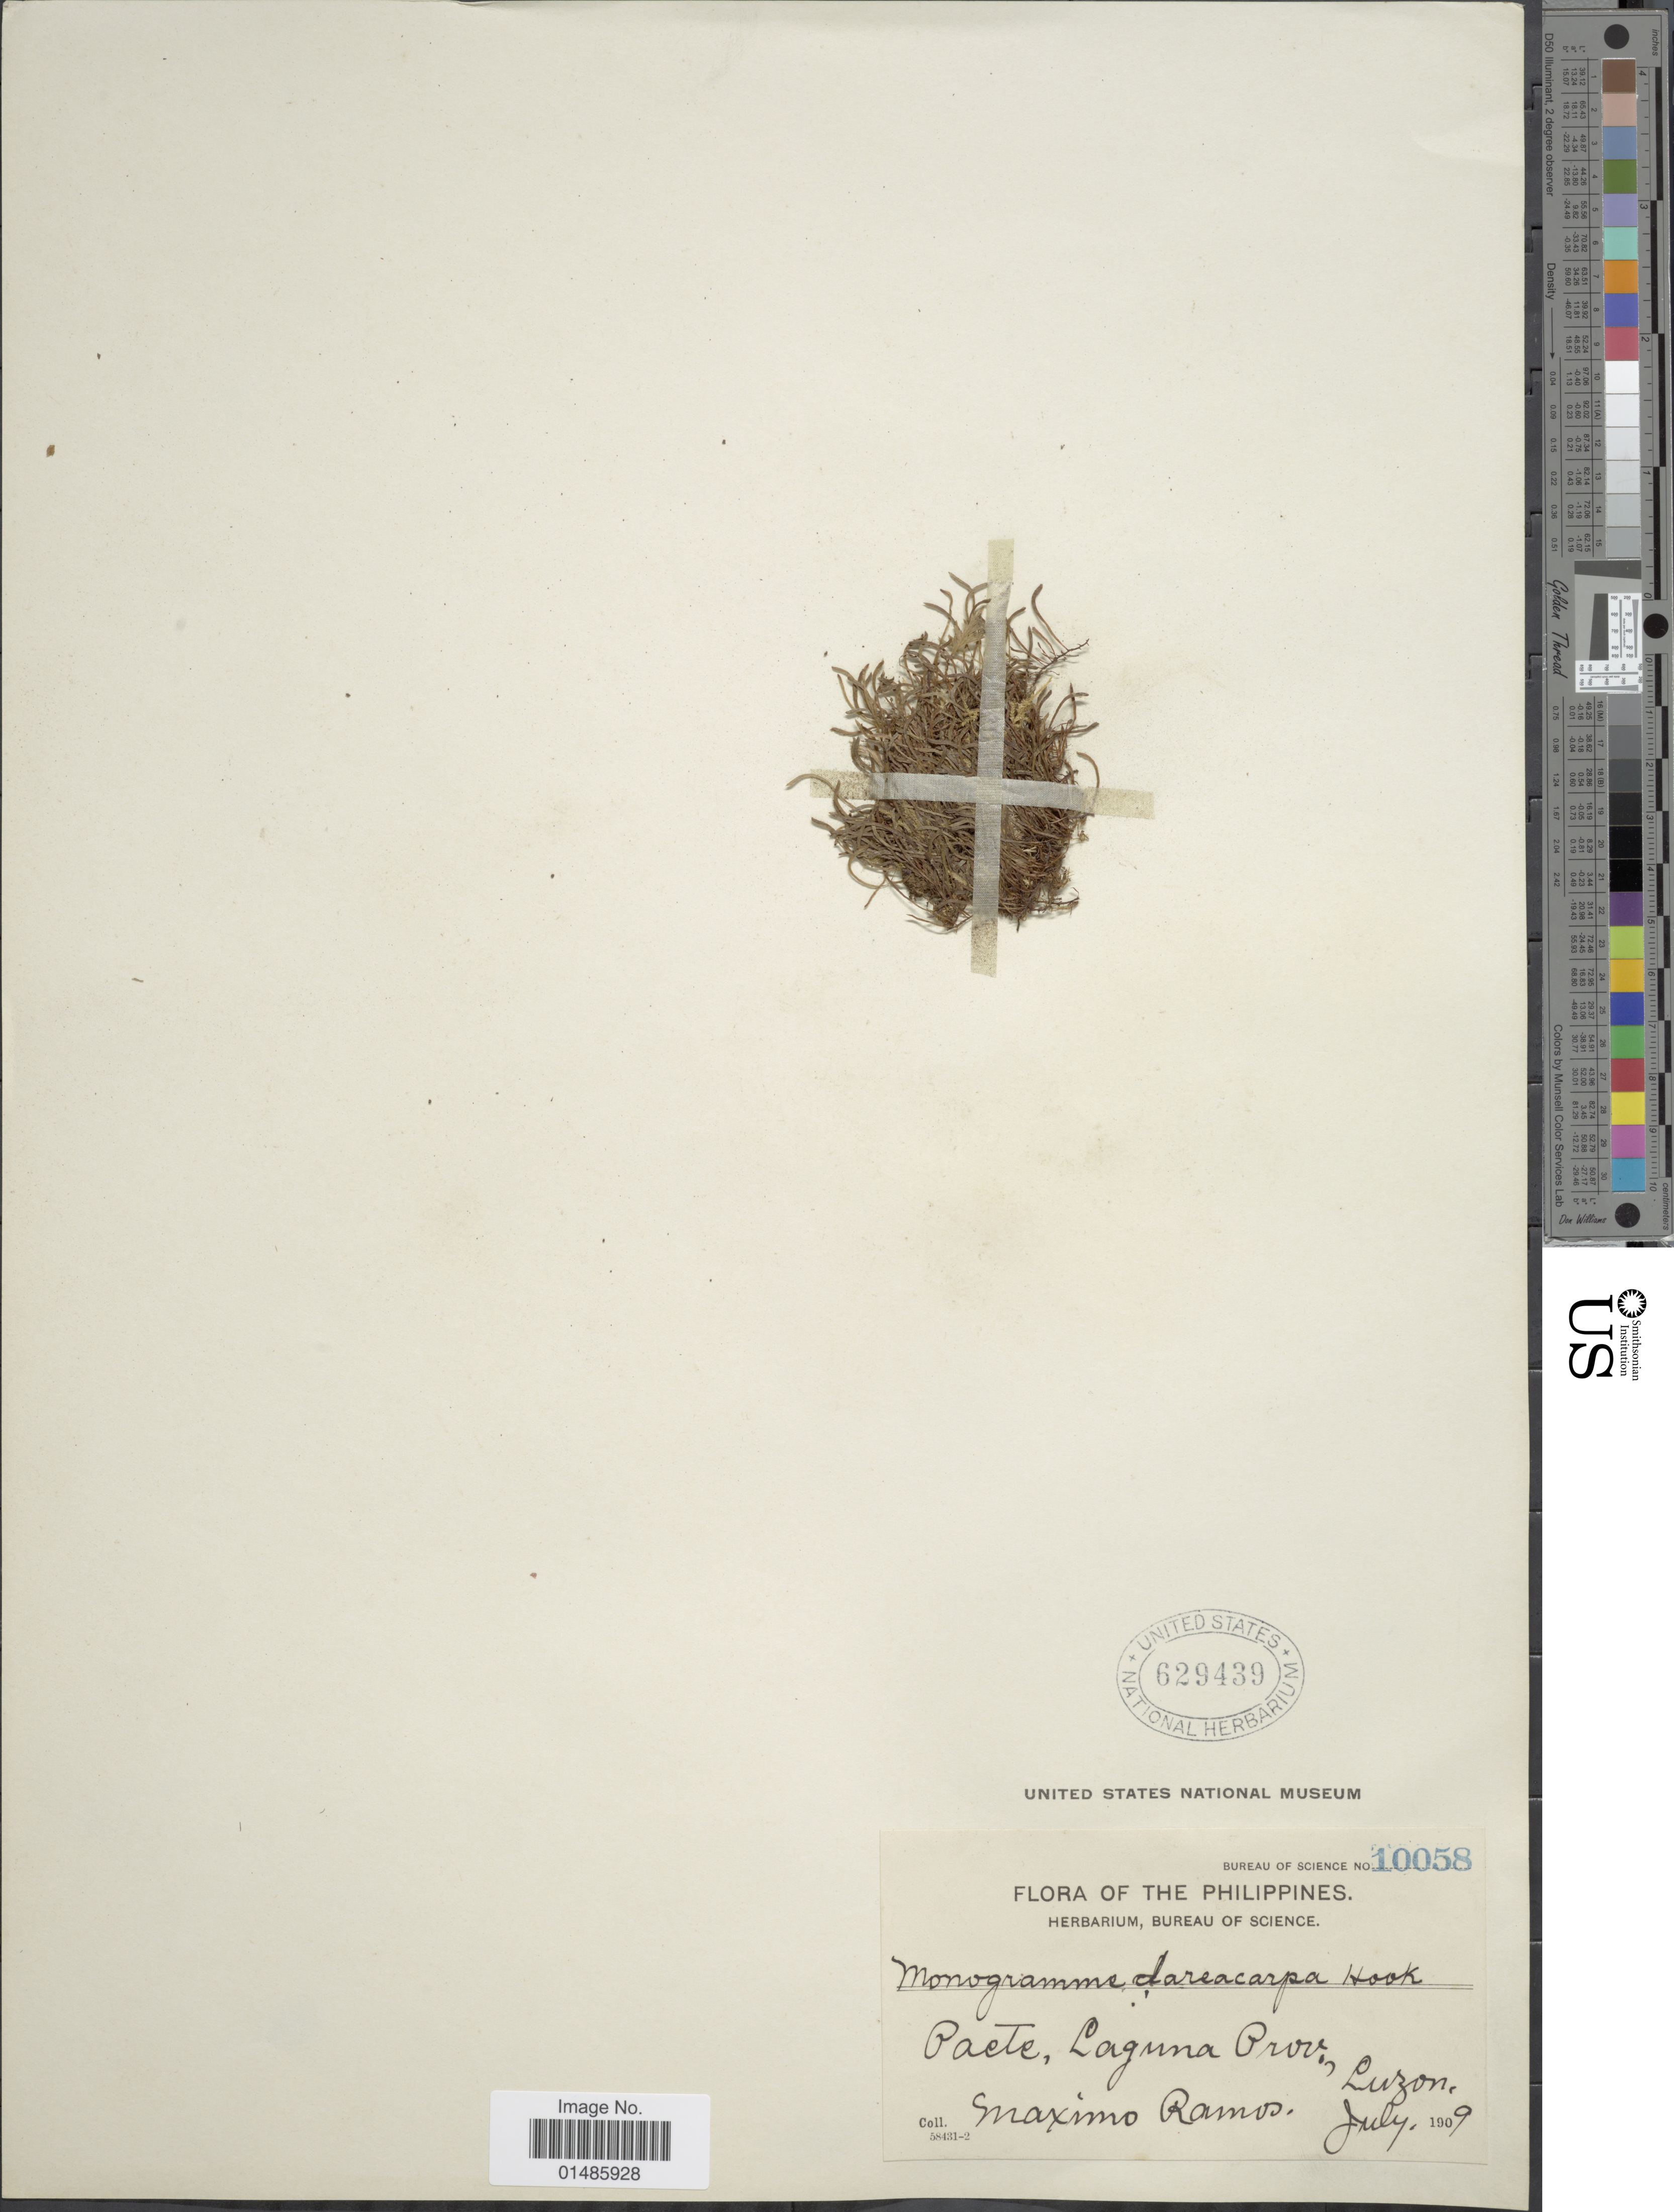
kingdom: Plantae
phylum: Tracheophyta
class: Polypodiopsida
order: Polypodiales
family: Pteridaceae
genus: Haplopteris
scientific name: Haplopteris dareicarpa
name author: (Hook.) S. Linds. & W.C. Chen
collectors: M. Ramos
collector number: Bureau of Science 10058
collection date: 1909-07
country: Philippines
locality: Pacte , Laguna Prov, Luzon.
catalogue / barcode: US 629439